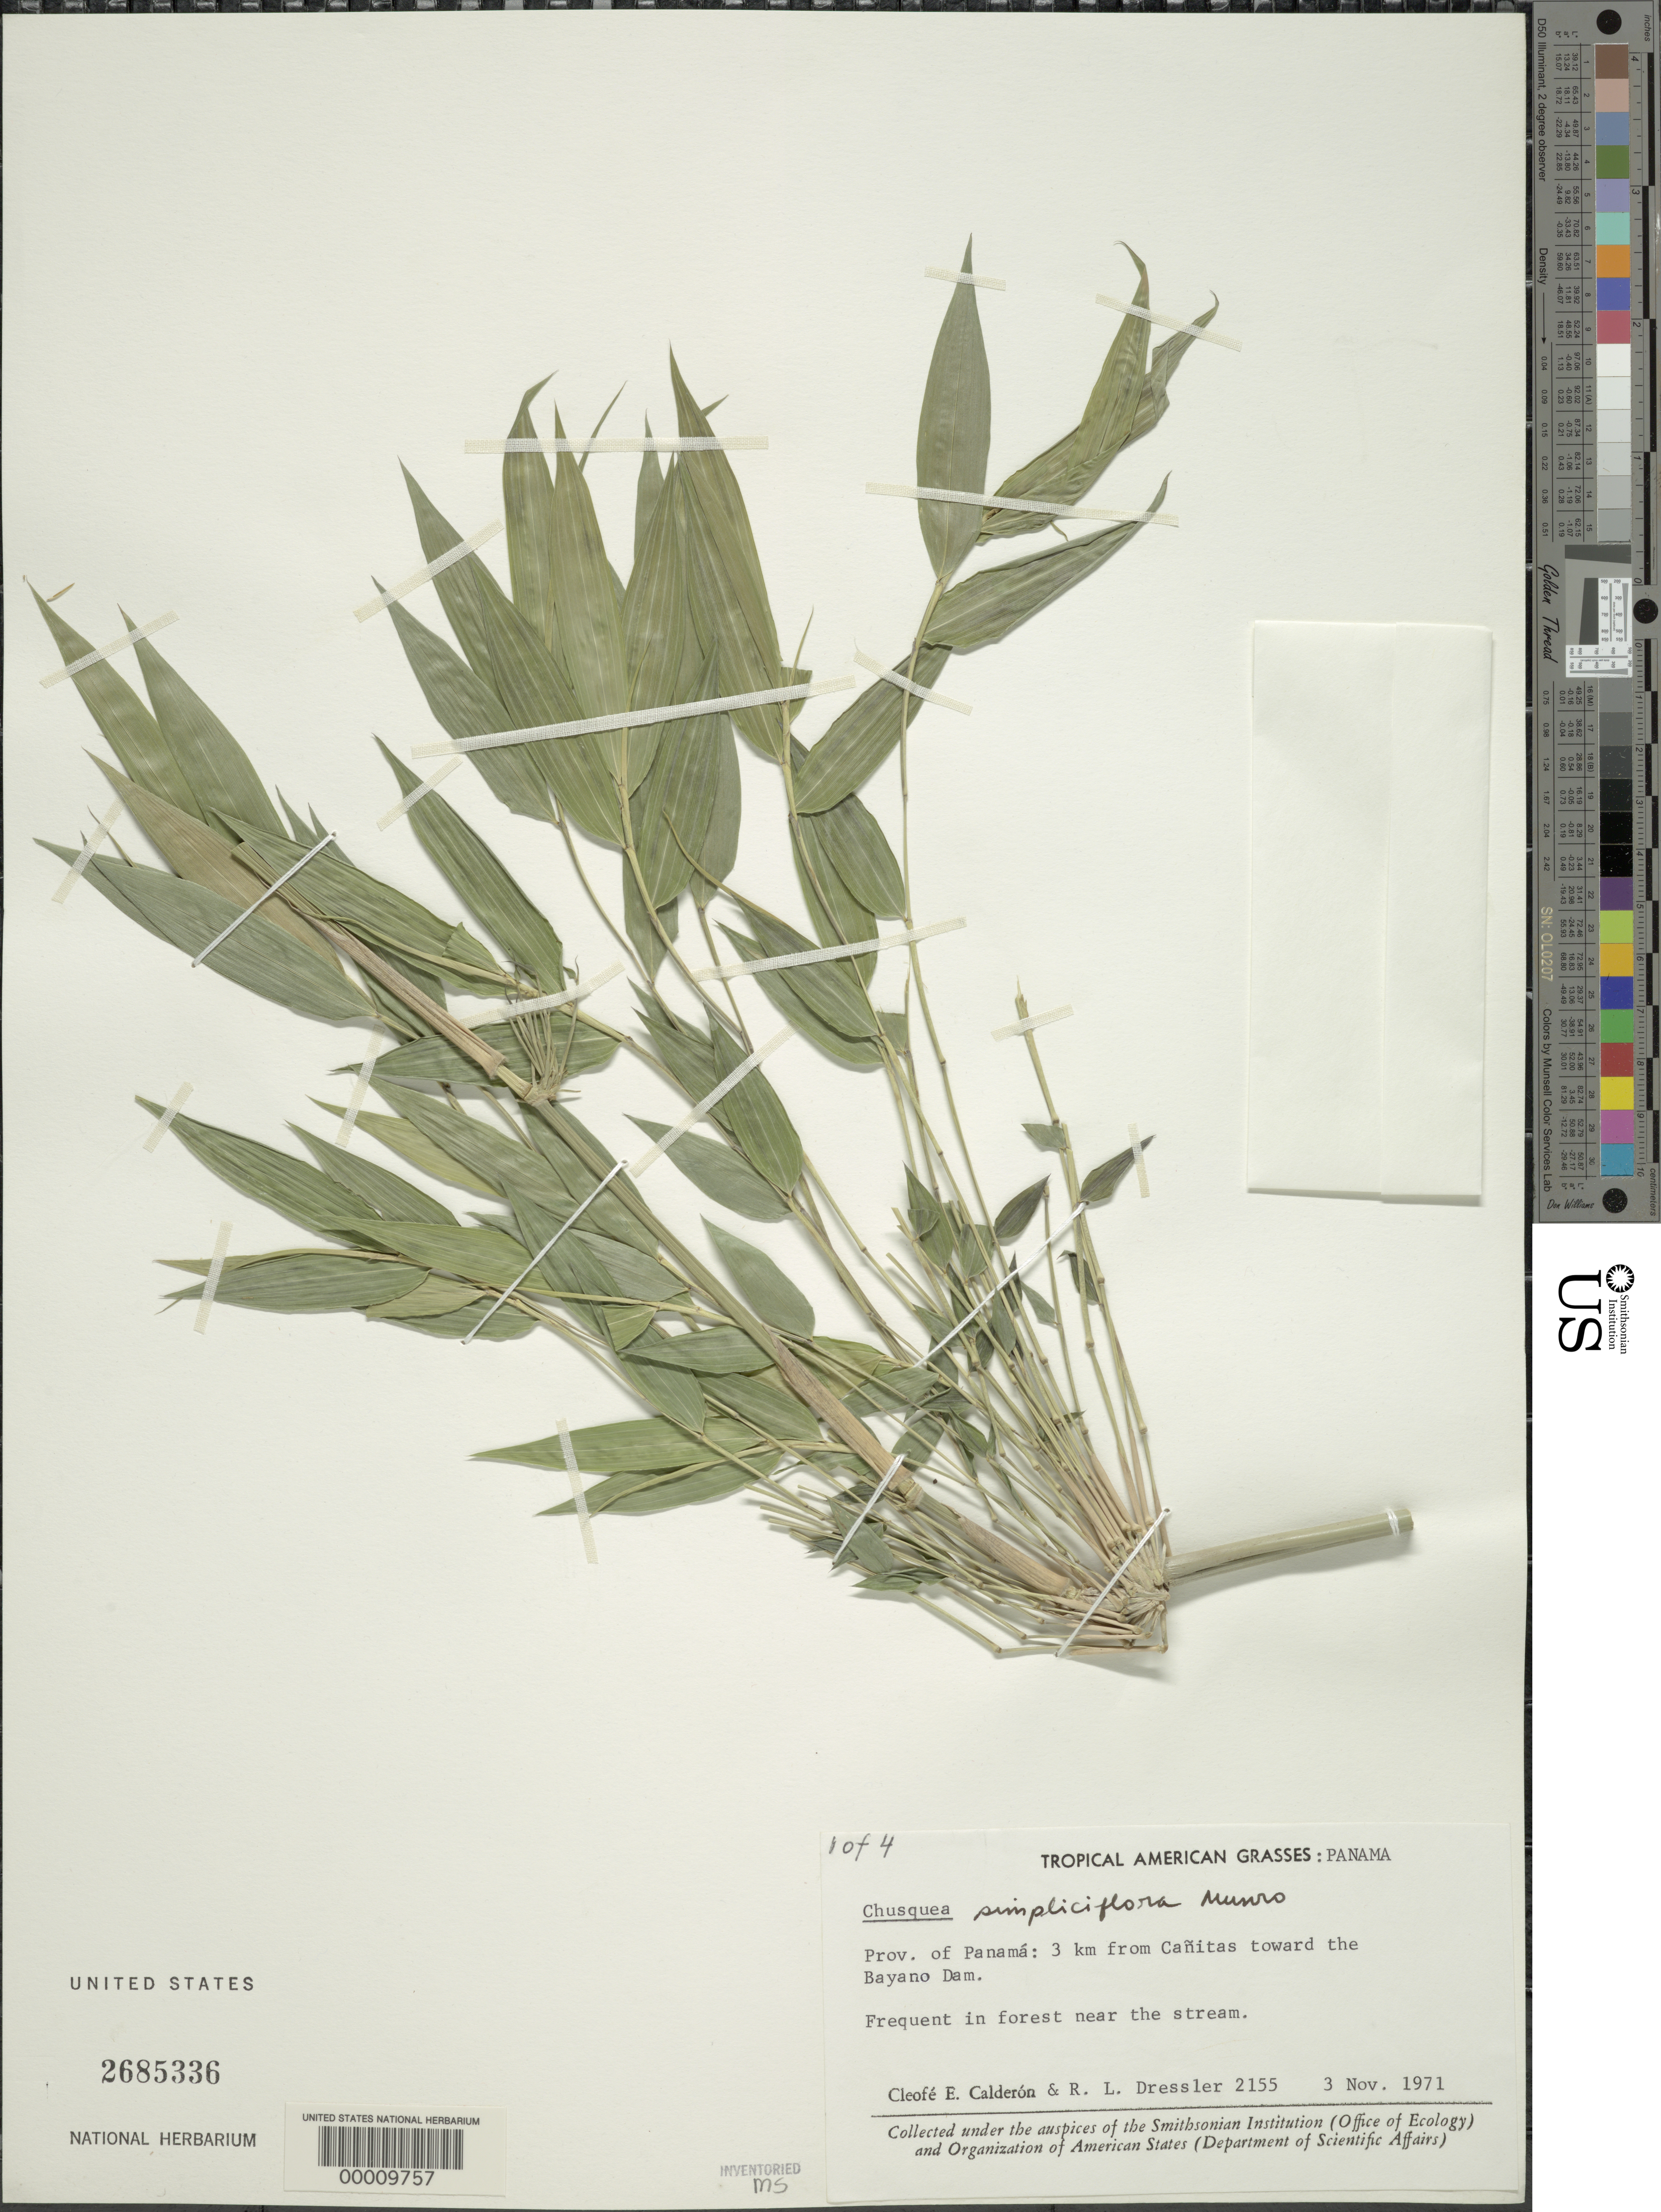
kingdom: Plantae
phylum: Tracheophyta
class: Liliopsida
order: Poales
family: Poaceae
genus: Chusquea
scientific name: Chusquea simpliciflora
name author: Munro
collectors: C. E. Calderón & R. Dressler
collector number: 2155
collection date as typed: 03 Nov 1971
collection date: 1971-11-03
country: Panama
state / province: Panamá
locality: Canitas, Bayano Dam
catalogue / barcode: US 2685336